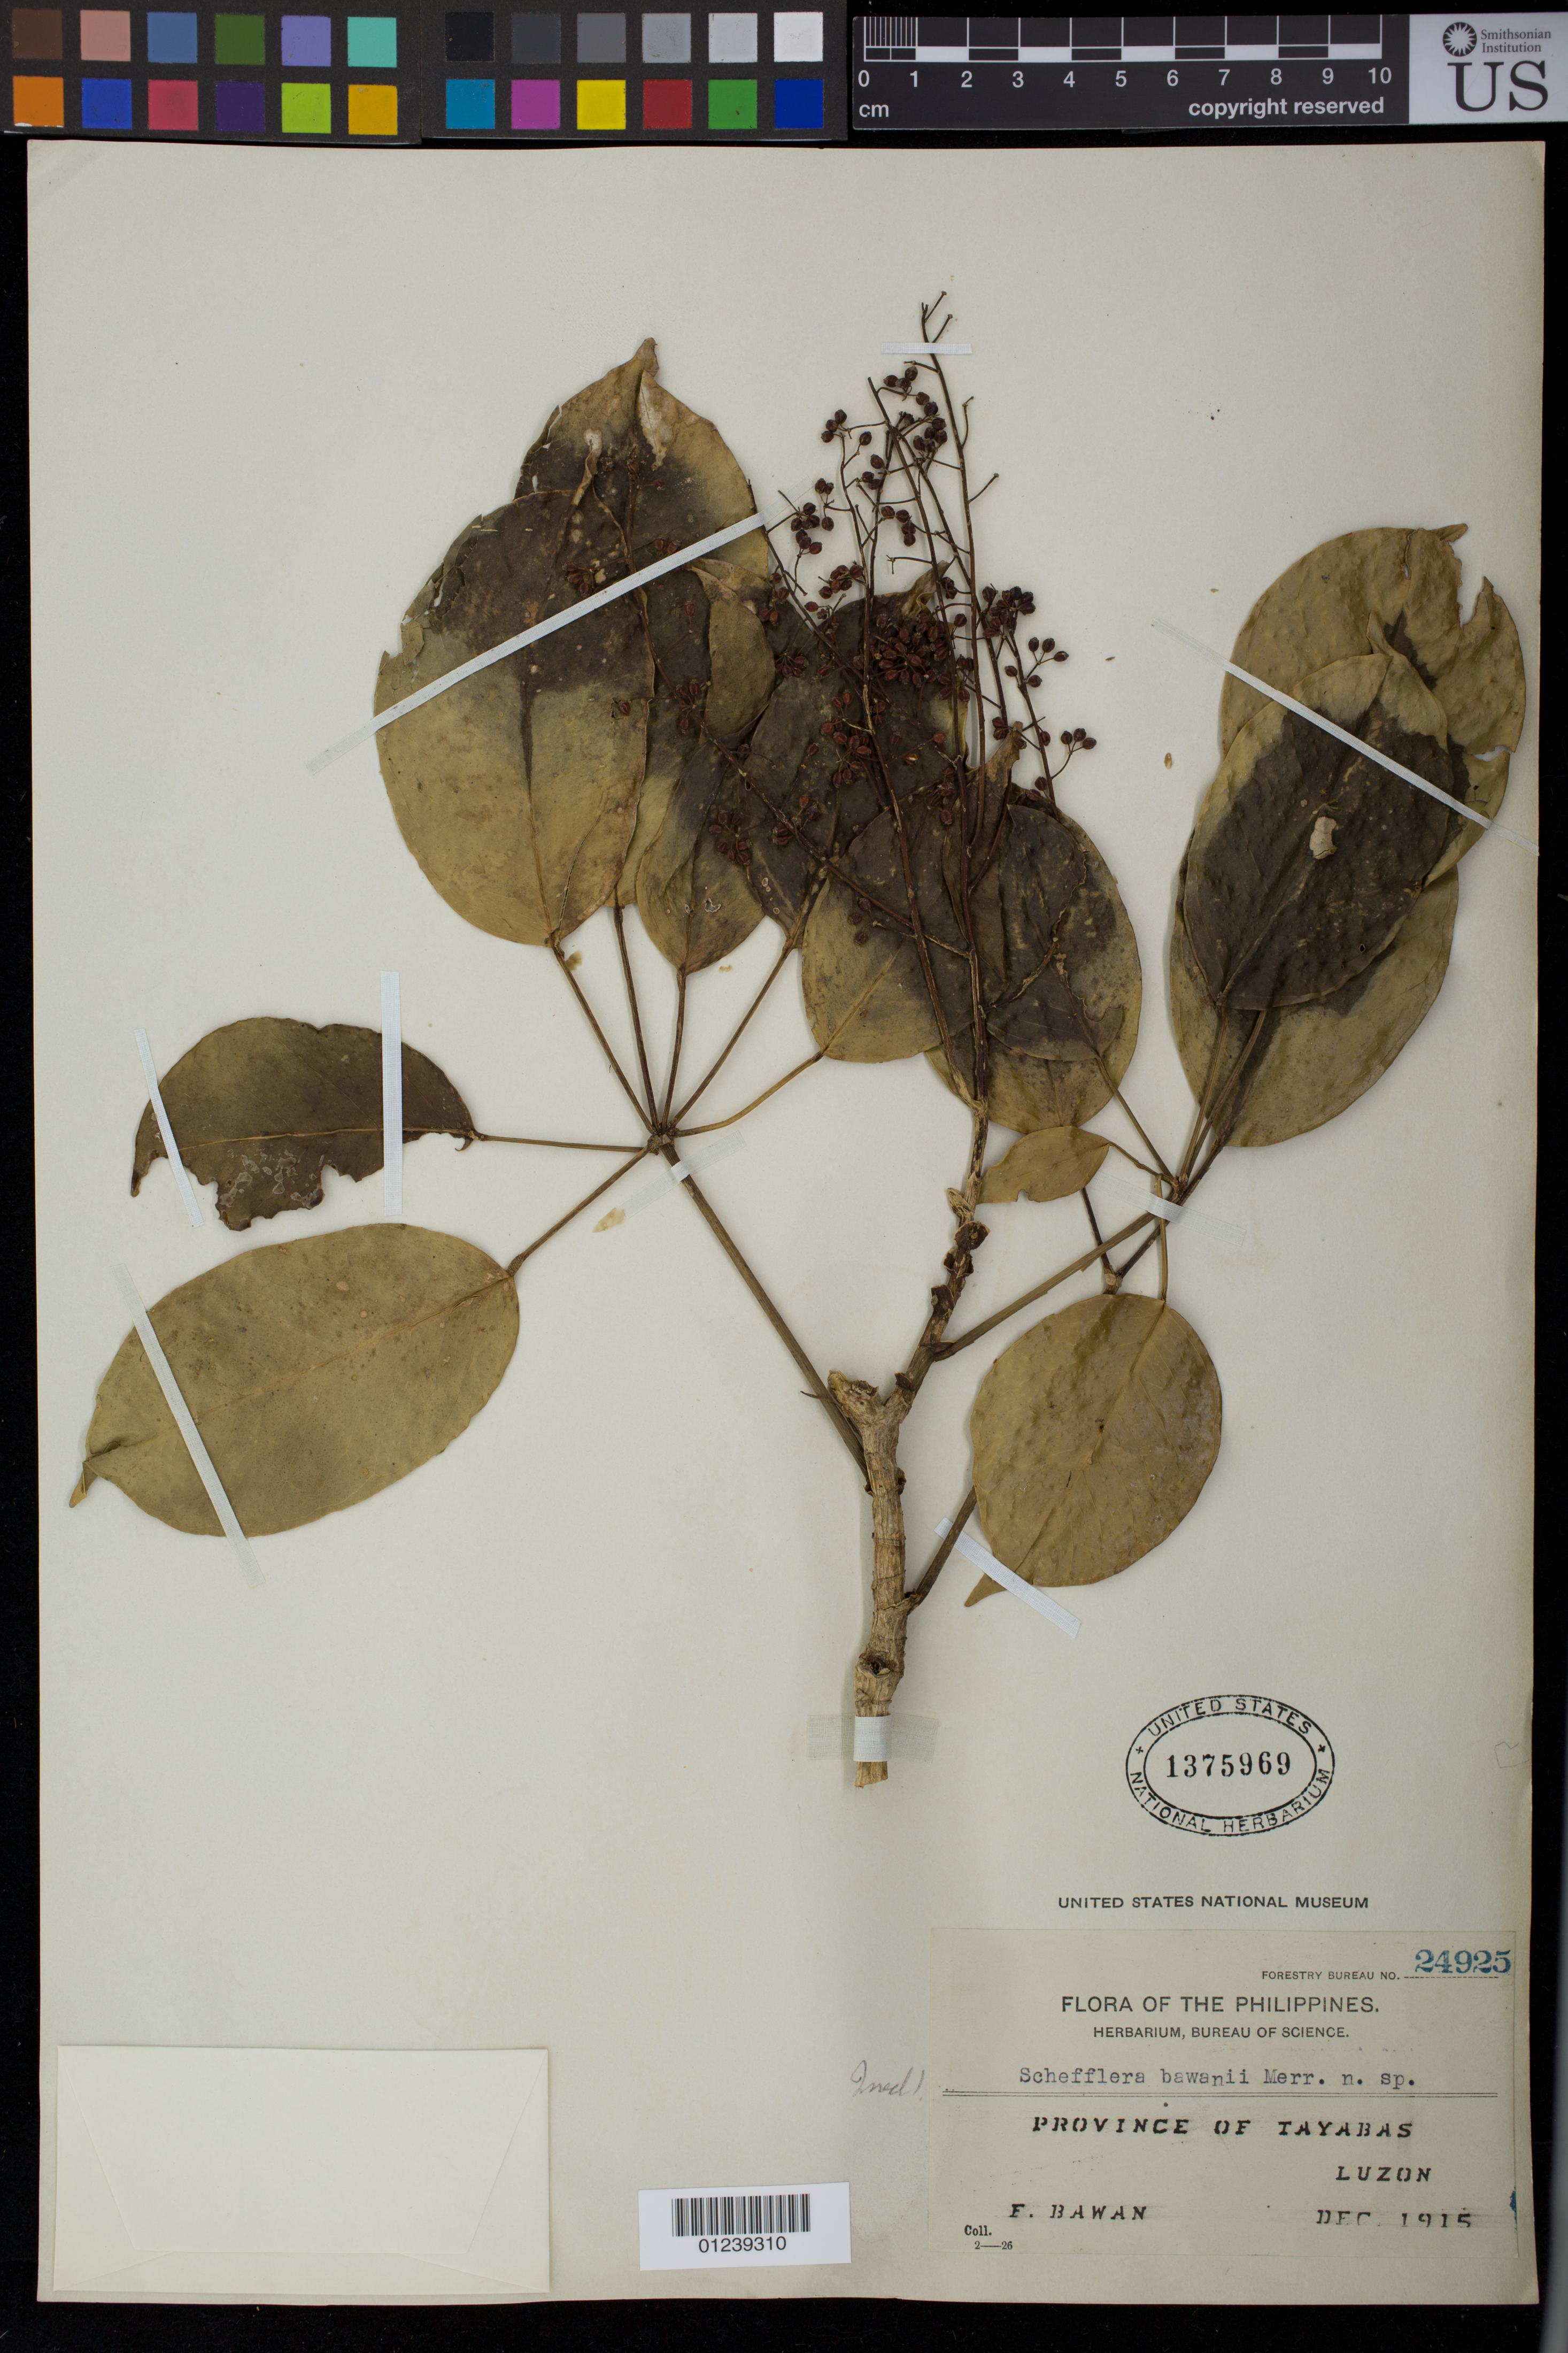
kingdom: Plantae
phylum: Tracheophyta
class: Magnoliopsida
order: Apiales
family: Araliaceae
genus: Schefflera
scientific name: Schefflera bawanii ined.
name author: Frodin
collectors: F. Bawan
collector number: For. Bur. 24925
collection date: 1915-12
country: Philippines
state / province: Calabarzon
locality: Province of Tayabas, Luzon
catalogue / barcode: US 1375969